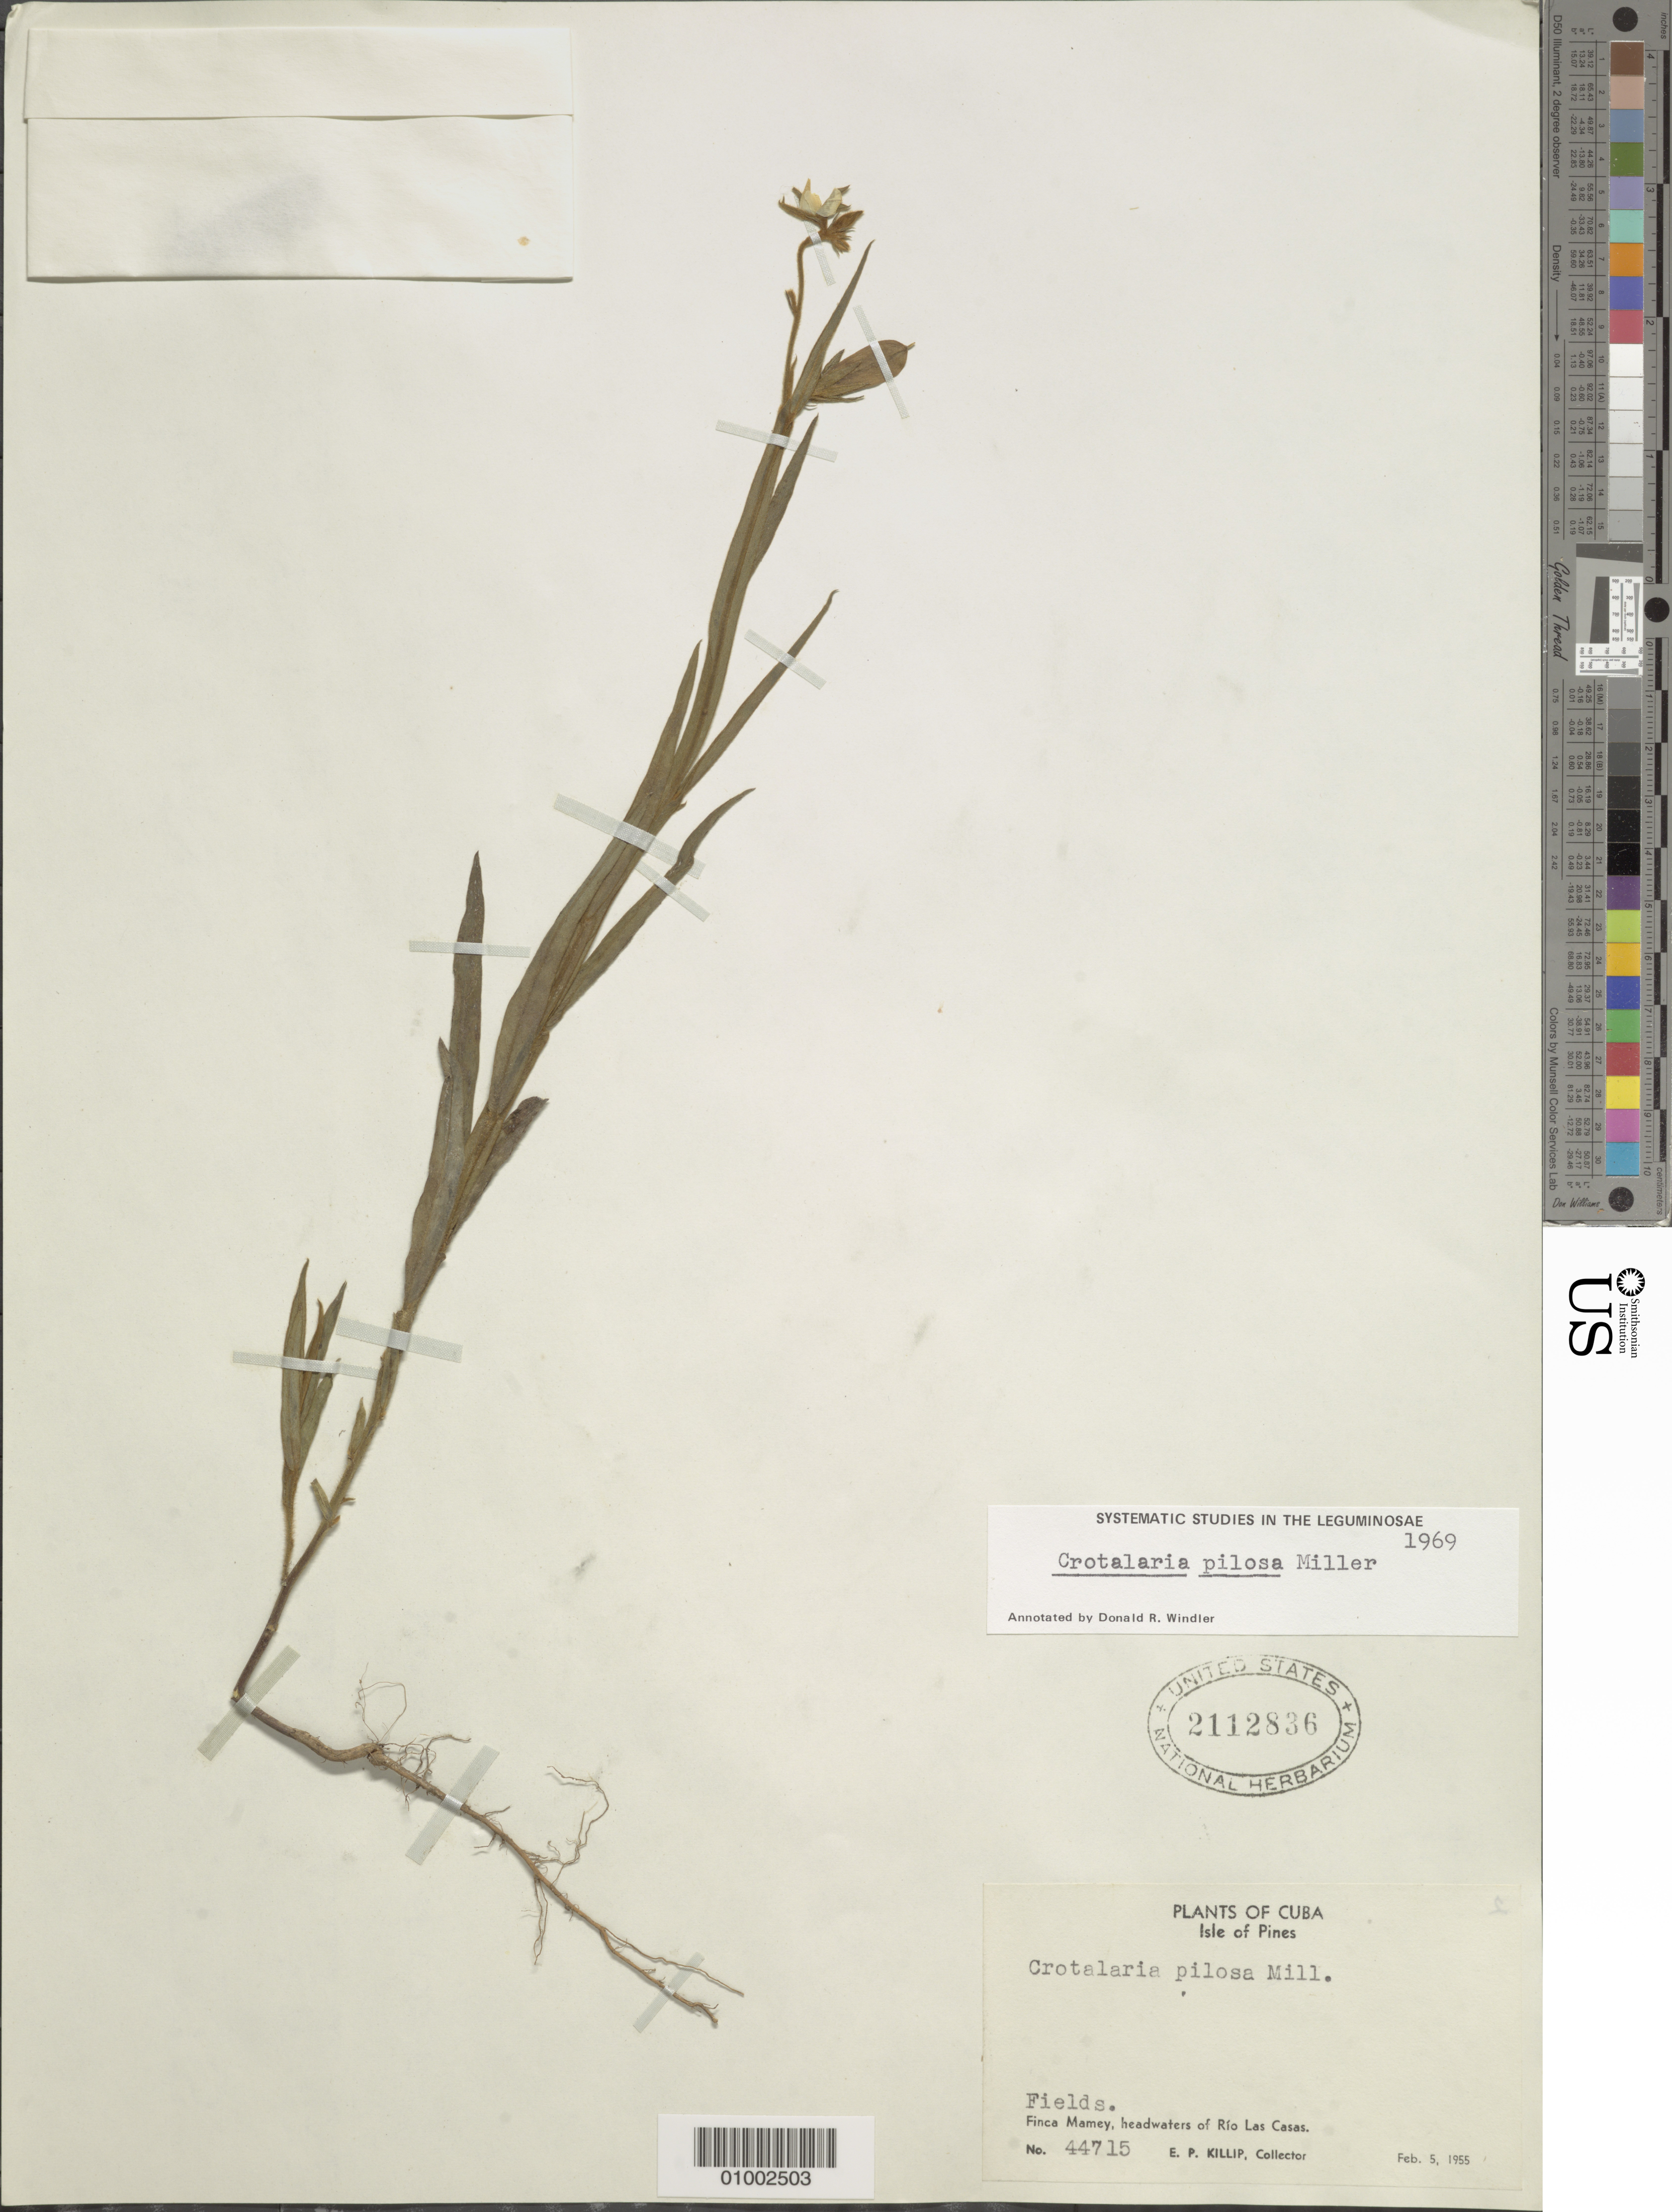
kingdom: Plantae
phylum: Tracheophyta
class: Magnoliopsida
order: Fabales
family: Fabaceae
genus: Crotalaria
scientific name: Crotalaria pilosa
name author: Mill.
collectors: E. P. Killip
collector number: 44715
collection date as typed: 05 Feb 1955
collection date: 1955-02-05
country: Cuba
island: Isla de la Juventud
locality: Isle of Pines, Finca mamey, headwaters of Rio Las Casas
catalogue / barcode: US 2112836